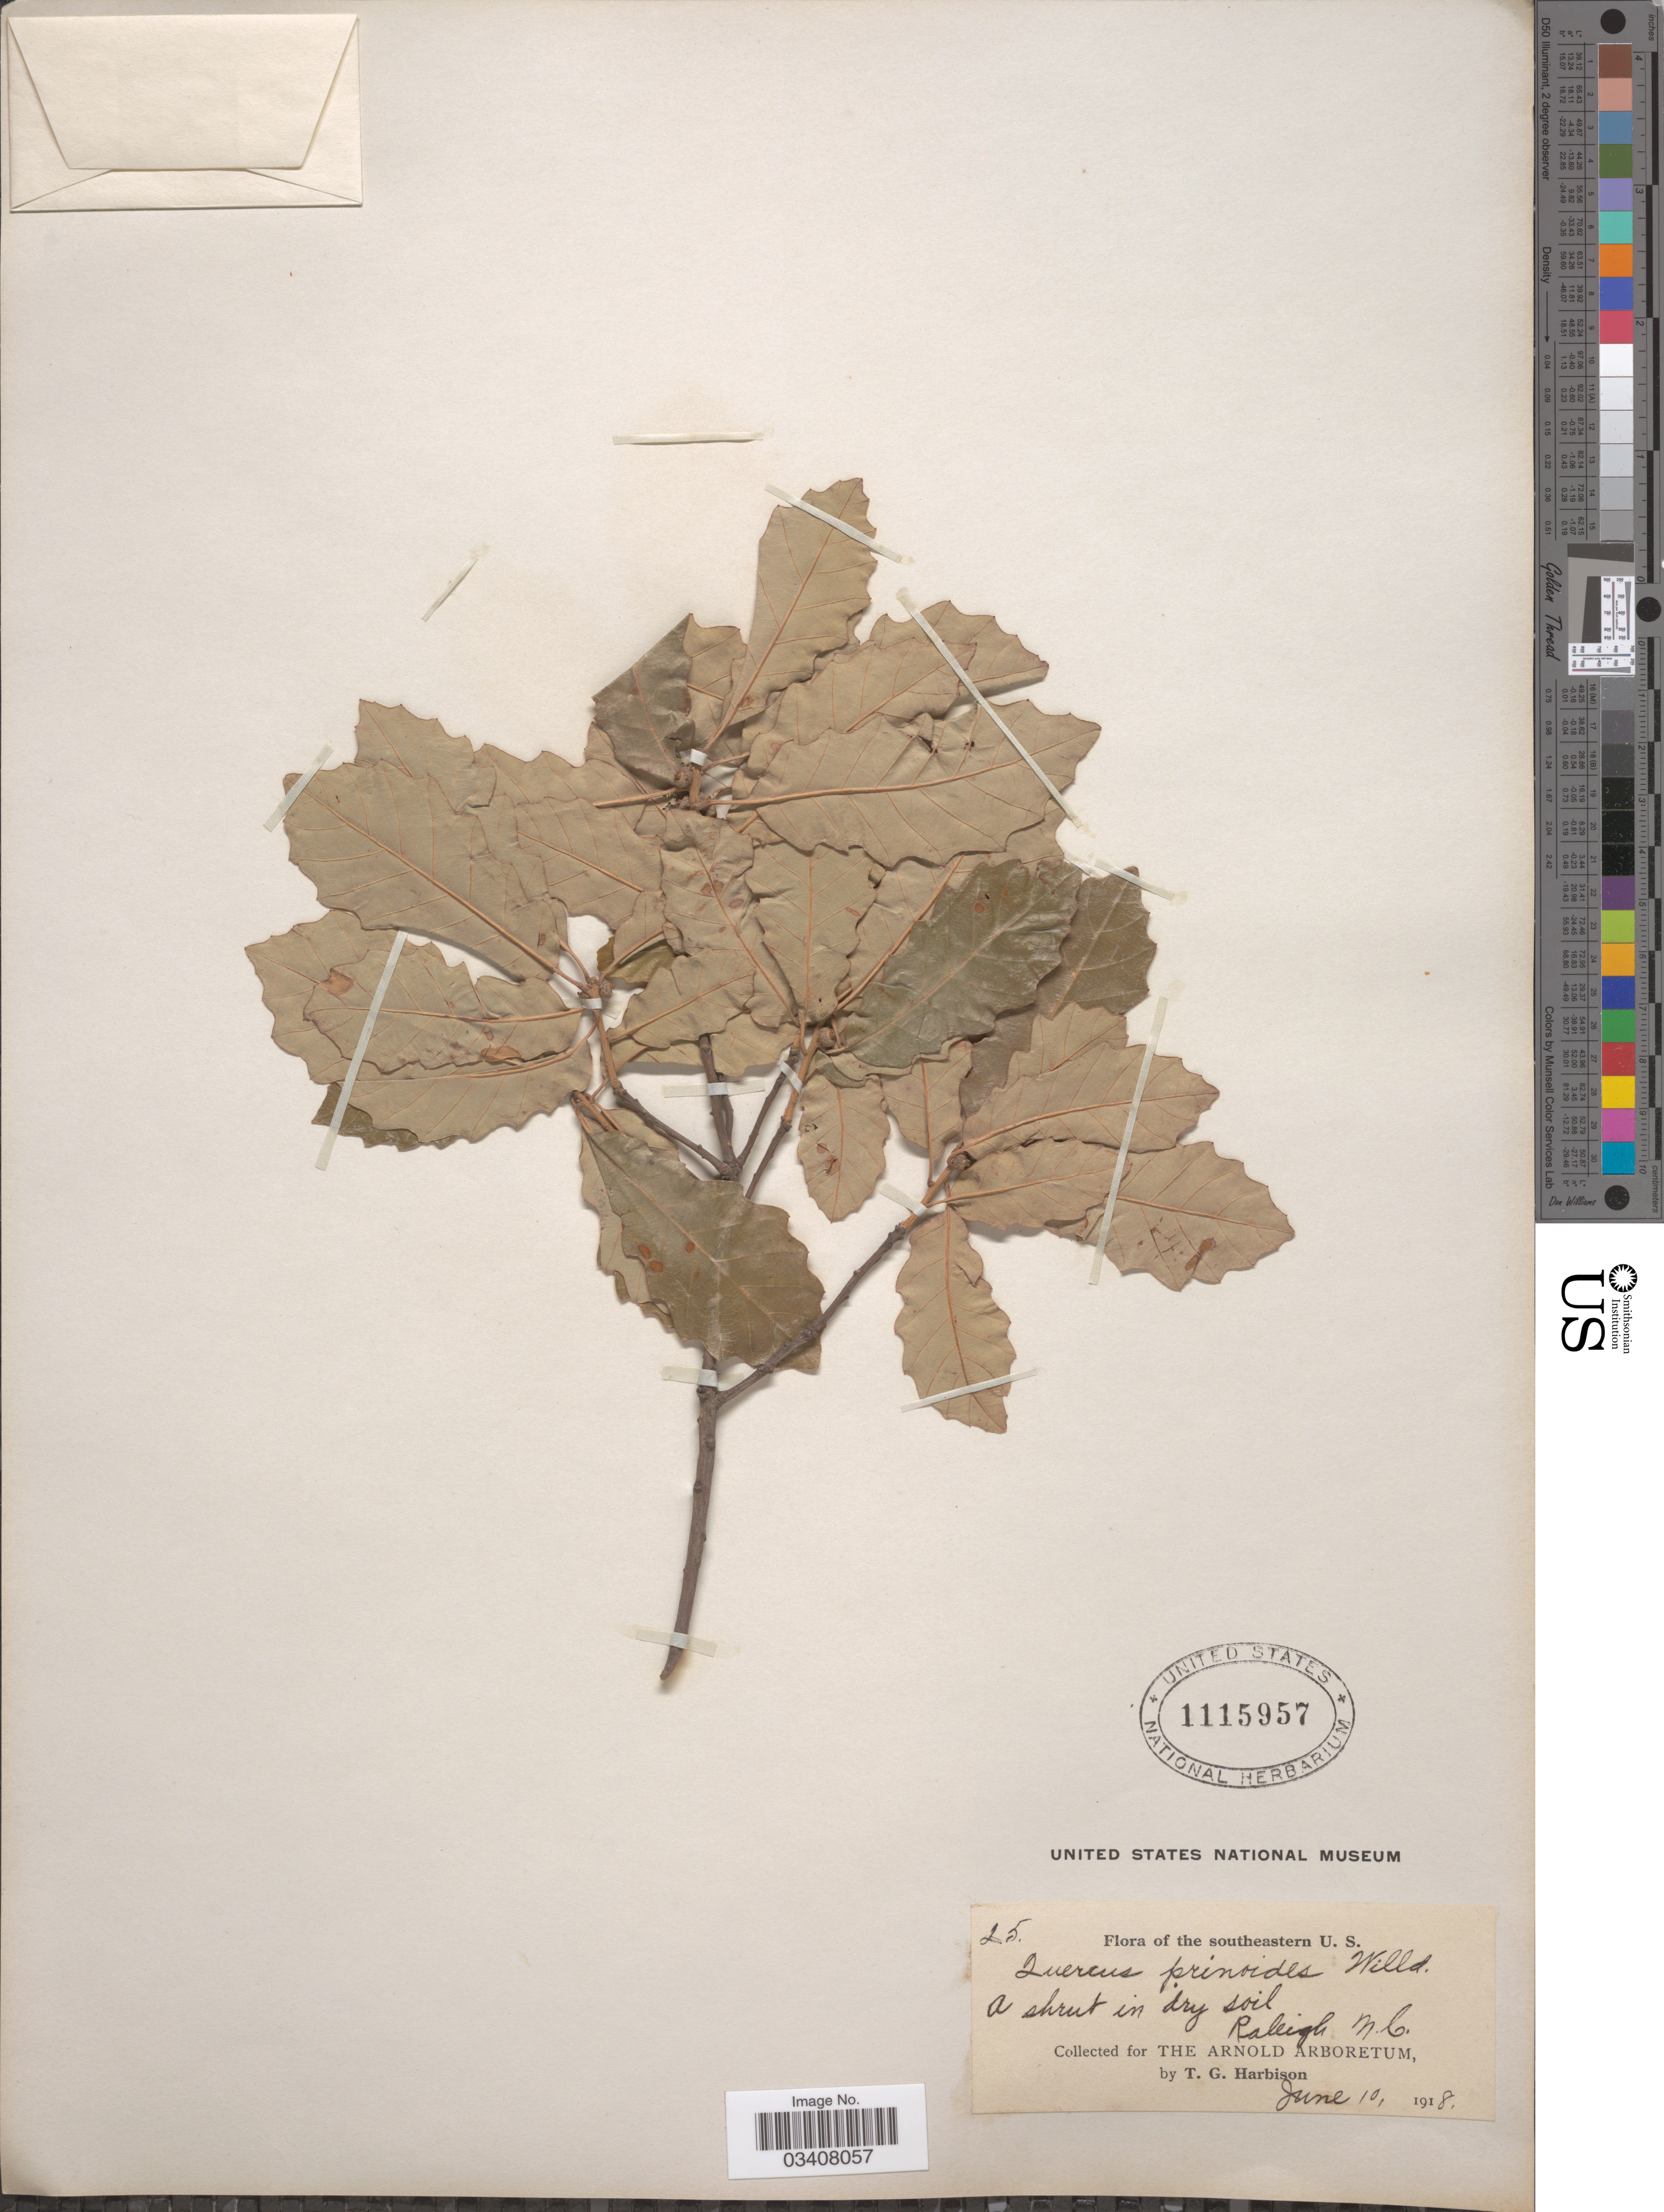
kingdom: Plantae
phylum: Tracheophyta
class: Magnoliopsida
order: Fagales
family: Fagaceae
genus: Quercus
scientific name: Quercus prinoides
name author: Willd.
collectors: T. Harbison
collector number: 25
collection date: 1918-06-10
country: United States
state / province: North Carolina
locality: The southeastern U. S. Raleigh.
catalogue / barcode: US 1115957